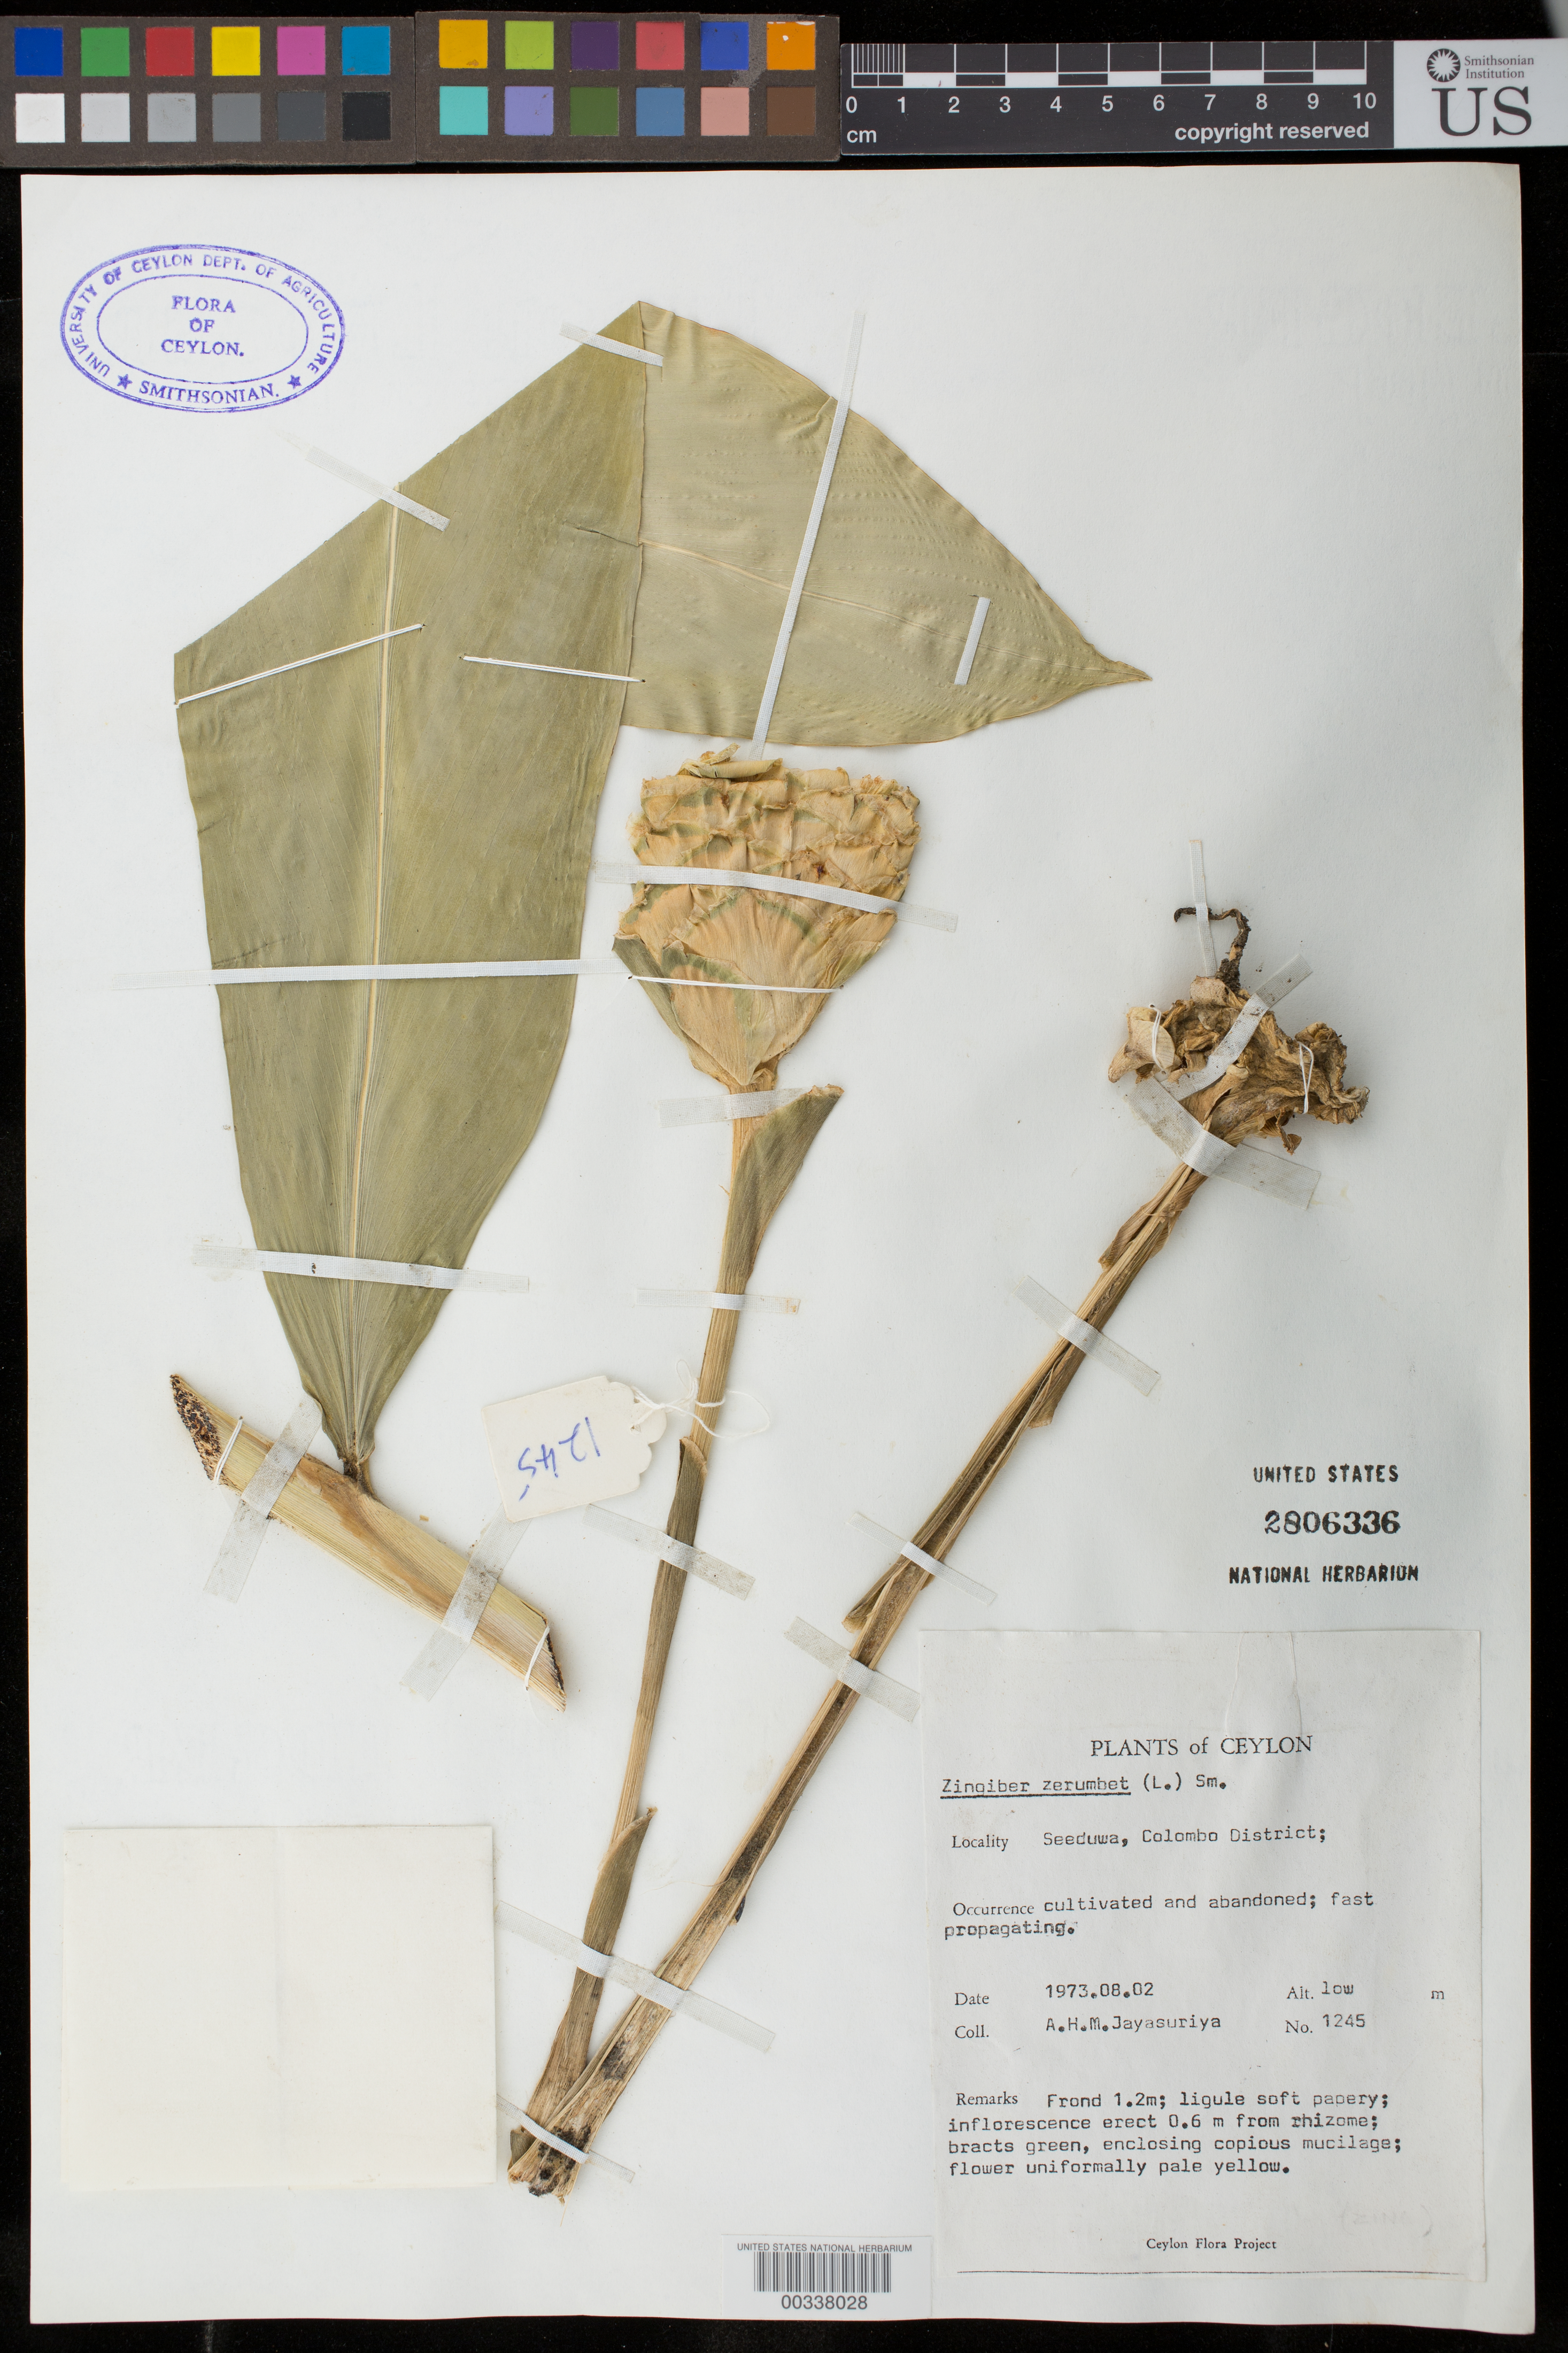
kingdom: Plantae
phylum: Tracheophyta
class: Liliopsida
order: Zingiberales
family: Zingiberaceae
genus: Zingiber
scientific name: Zingiber zerumbet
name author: (L.) Sm.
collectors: A. H. Jayasuriya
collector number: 1245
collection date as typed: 08 Feb 1973 or 02 Aug 1973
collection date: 1973-02-08 or 1973-08-02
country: Sri Lanka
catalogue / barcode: US 2806336